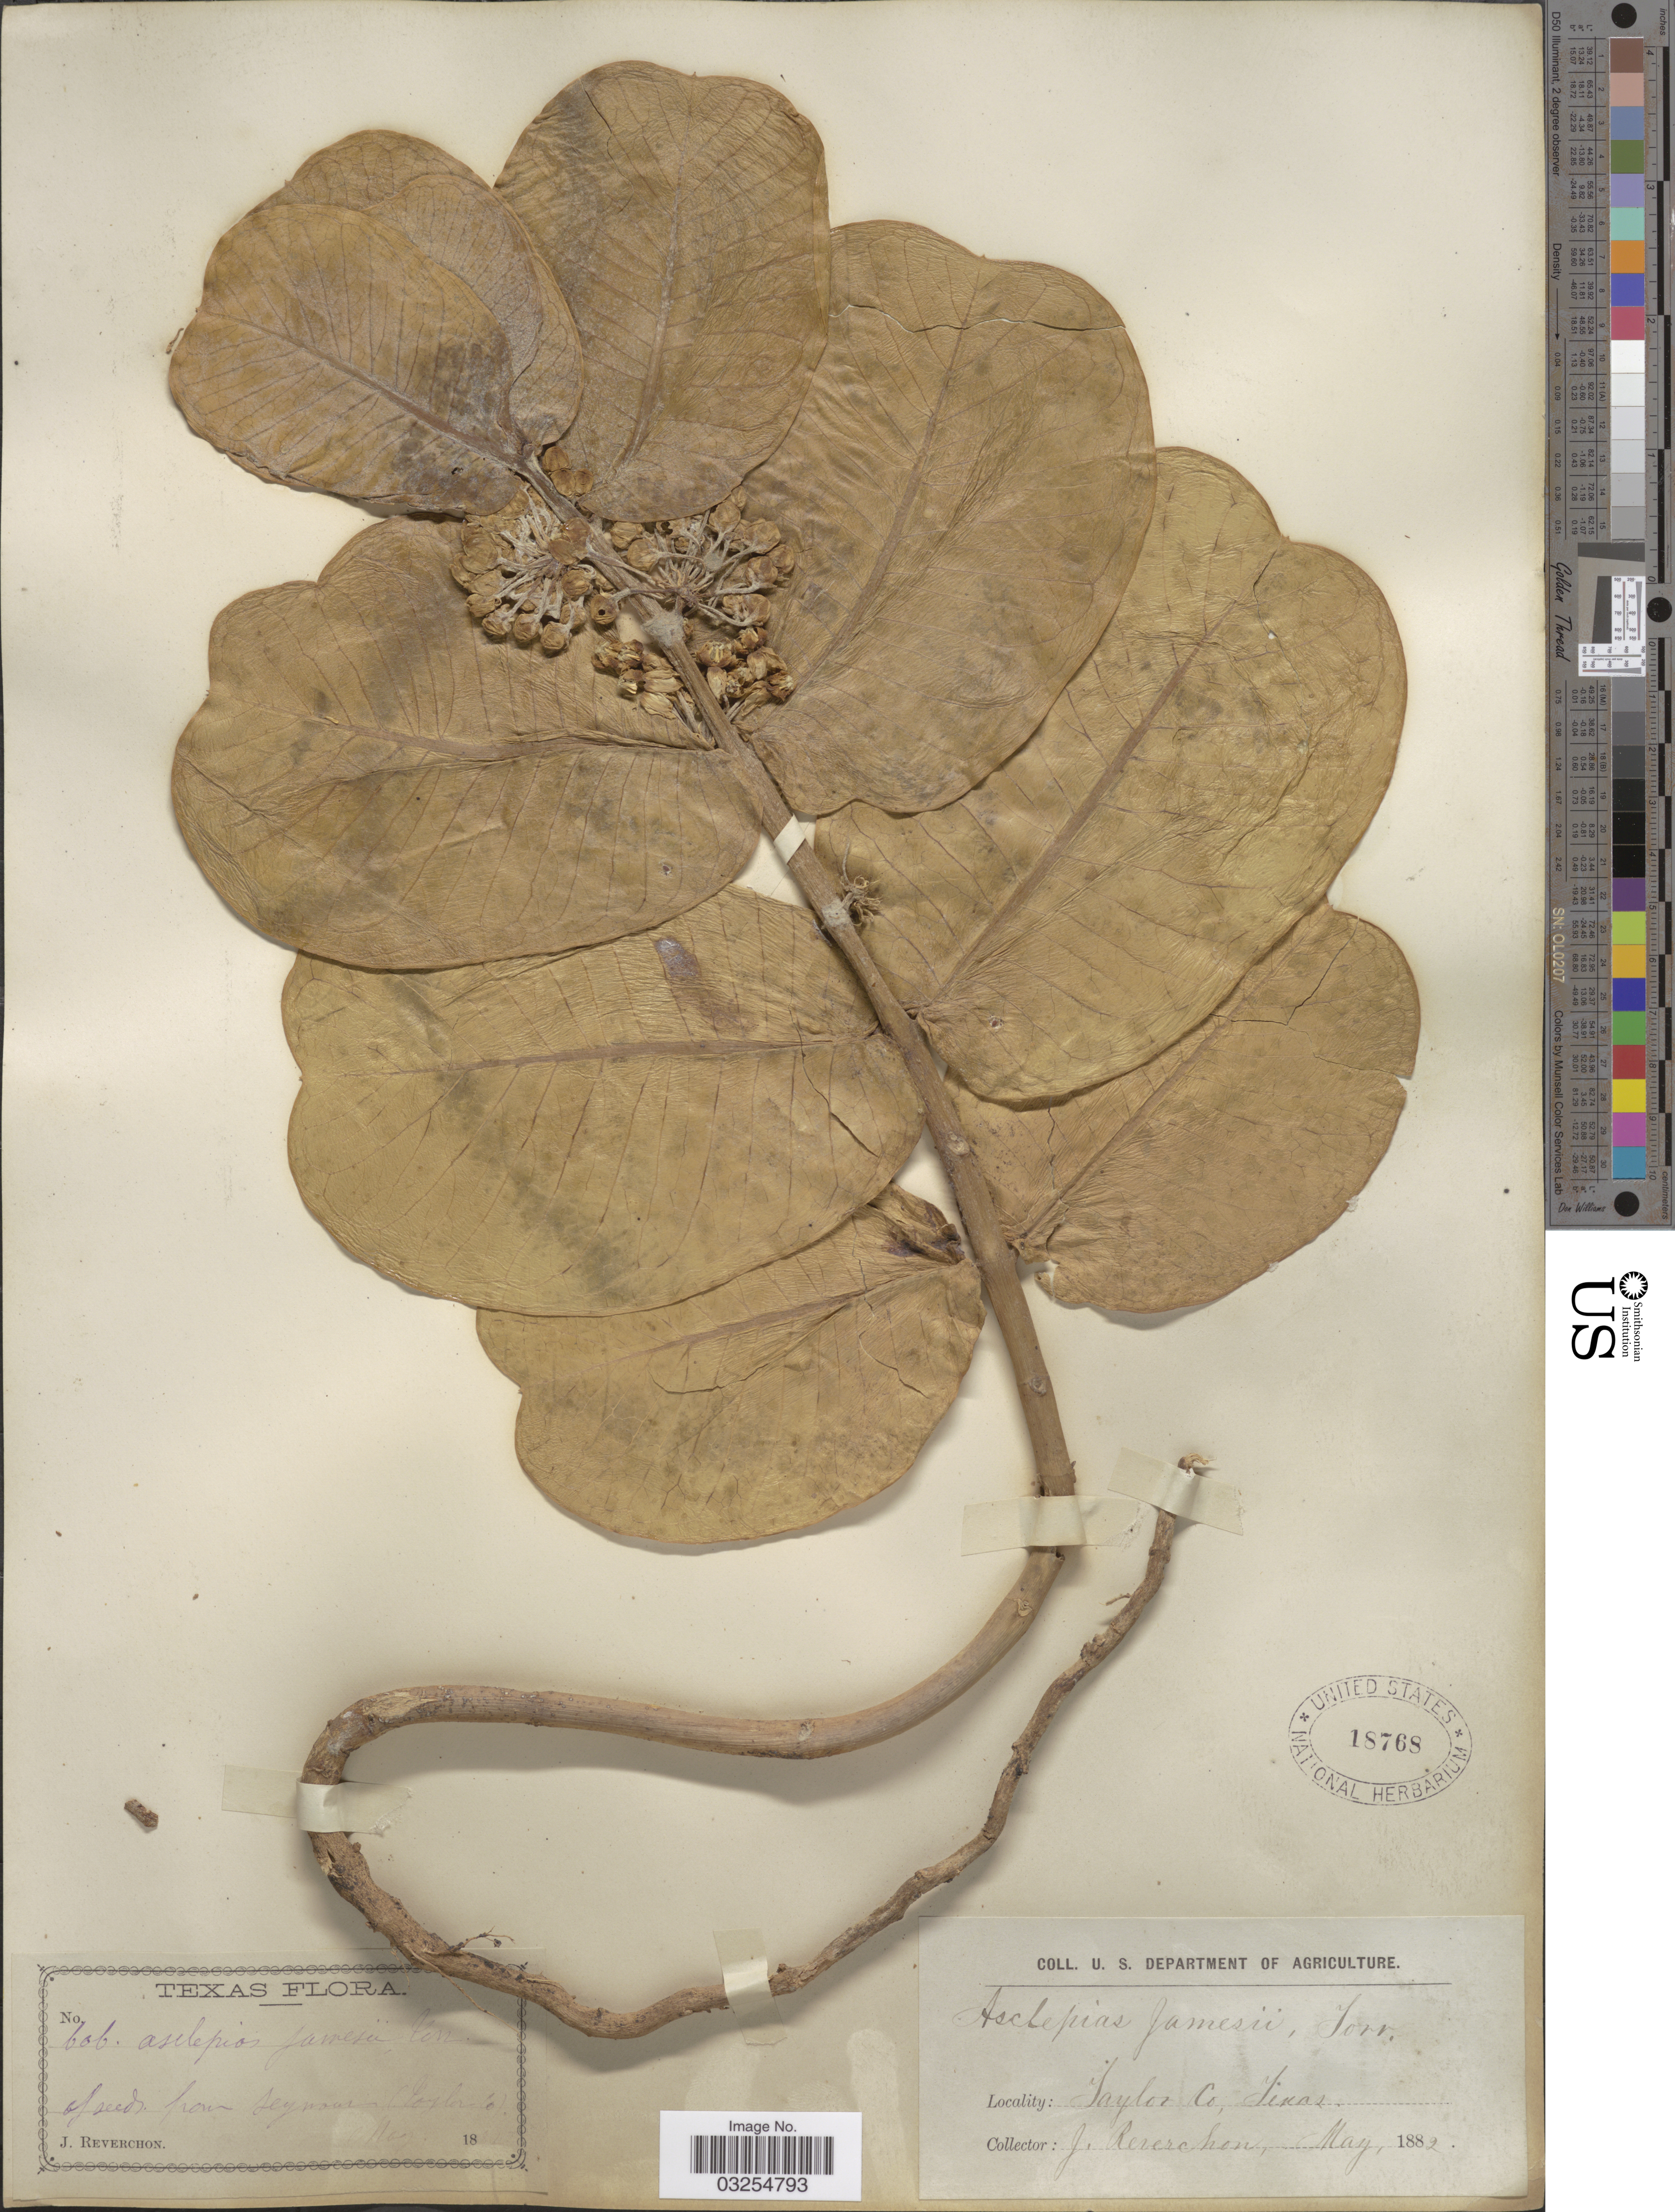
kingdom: Plantae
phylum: Tracheophyta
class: Magnoliopsida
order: Gentianales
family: Apocynaceae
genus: Asclepias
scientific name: Asclepias latifolia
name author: Torr.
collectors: J. Reverchon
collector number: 606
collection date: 1882-05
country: United States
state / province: Texas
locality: Taylor Co.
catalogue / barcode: US 18768